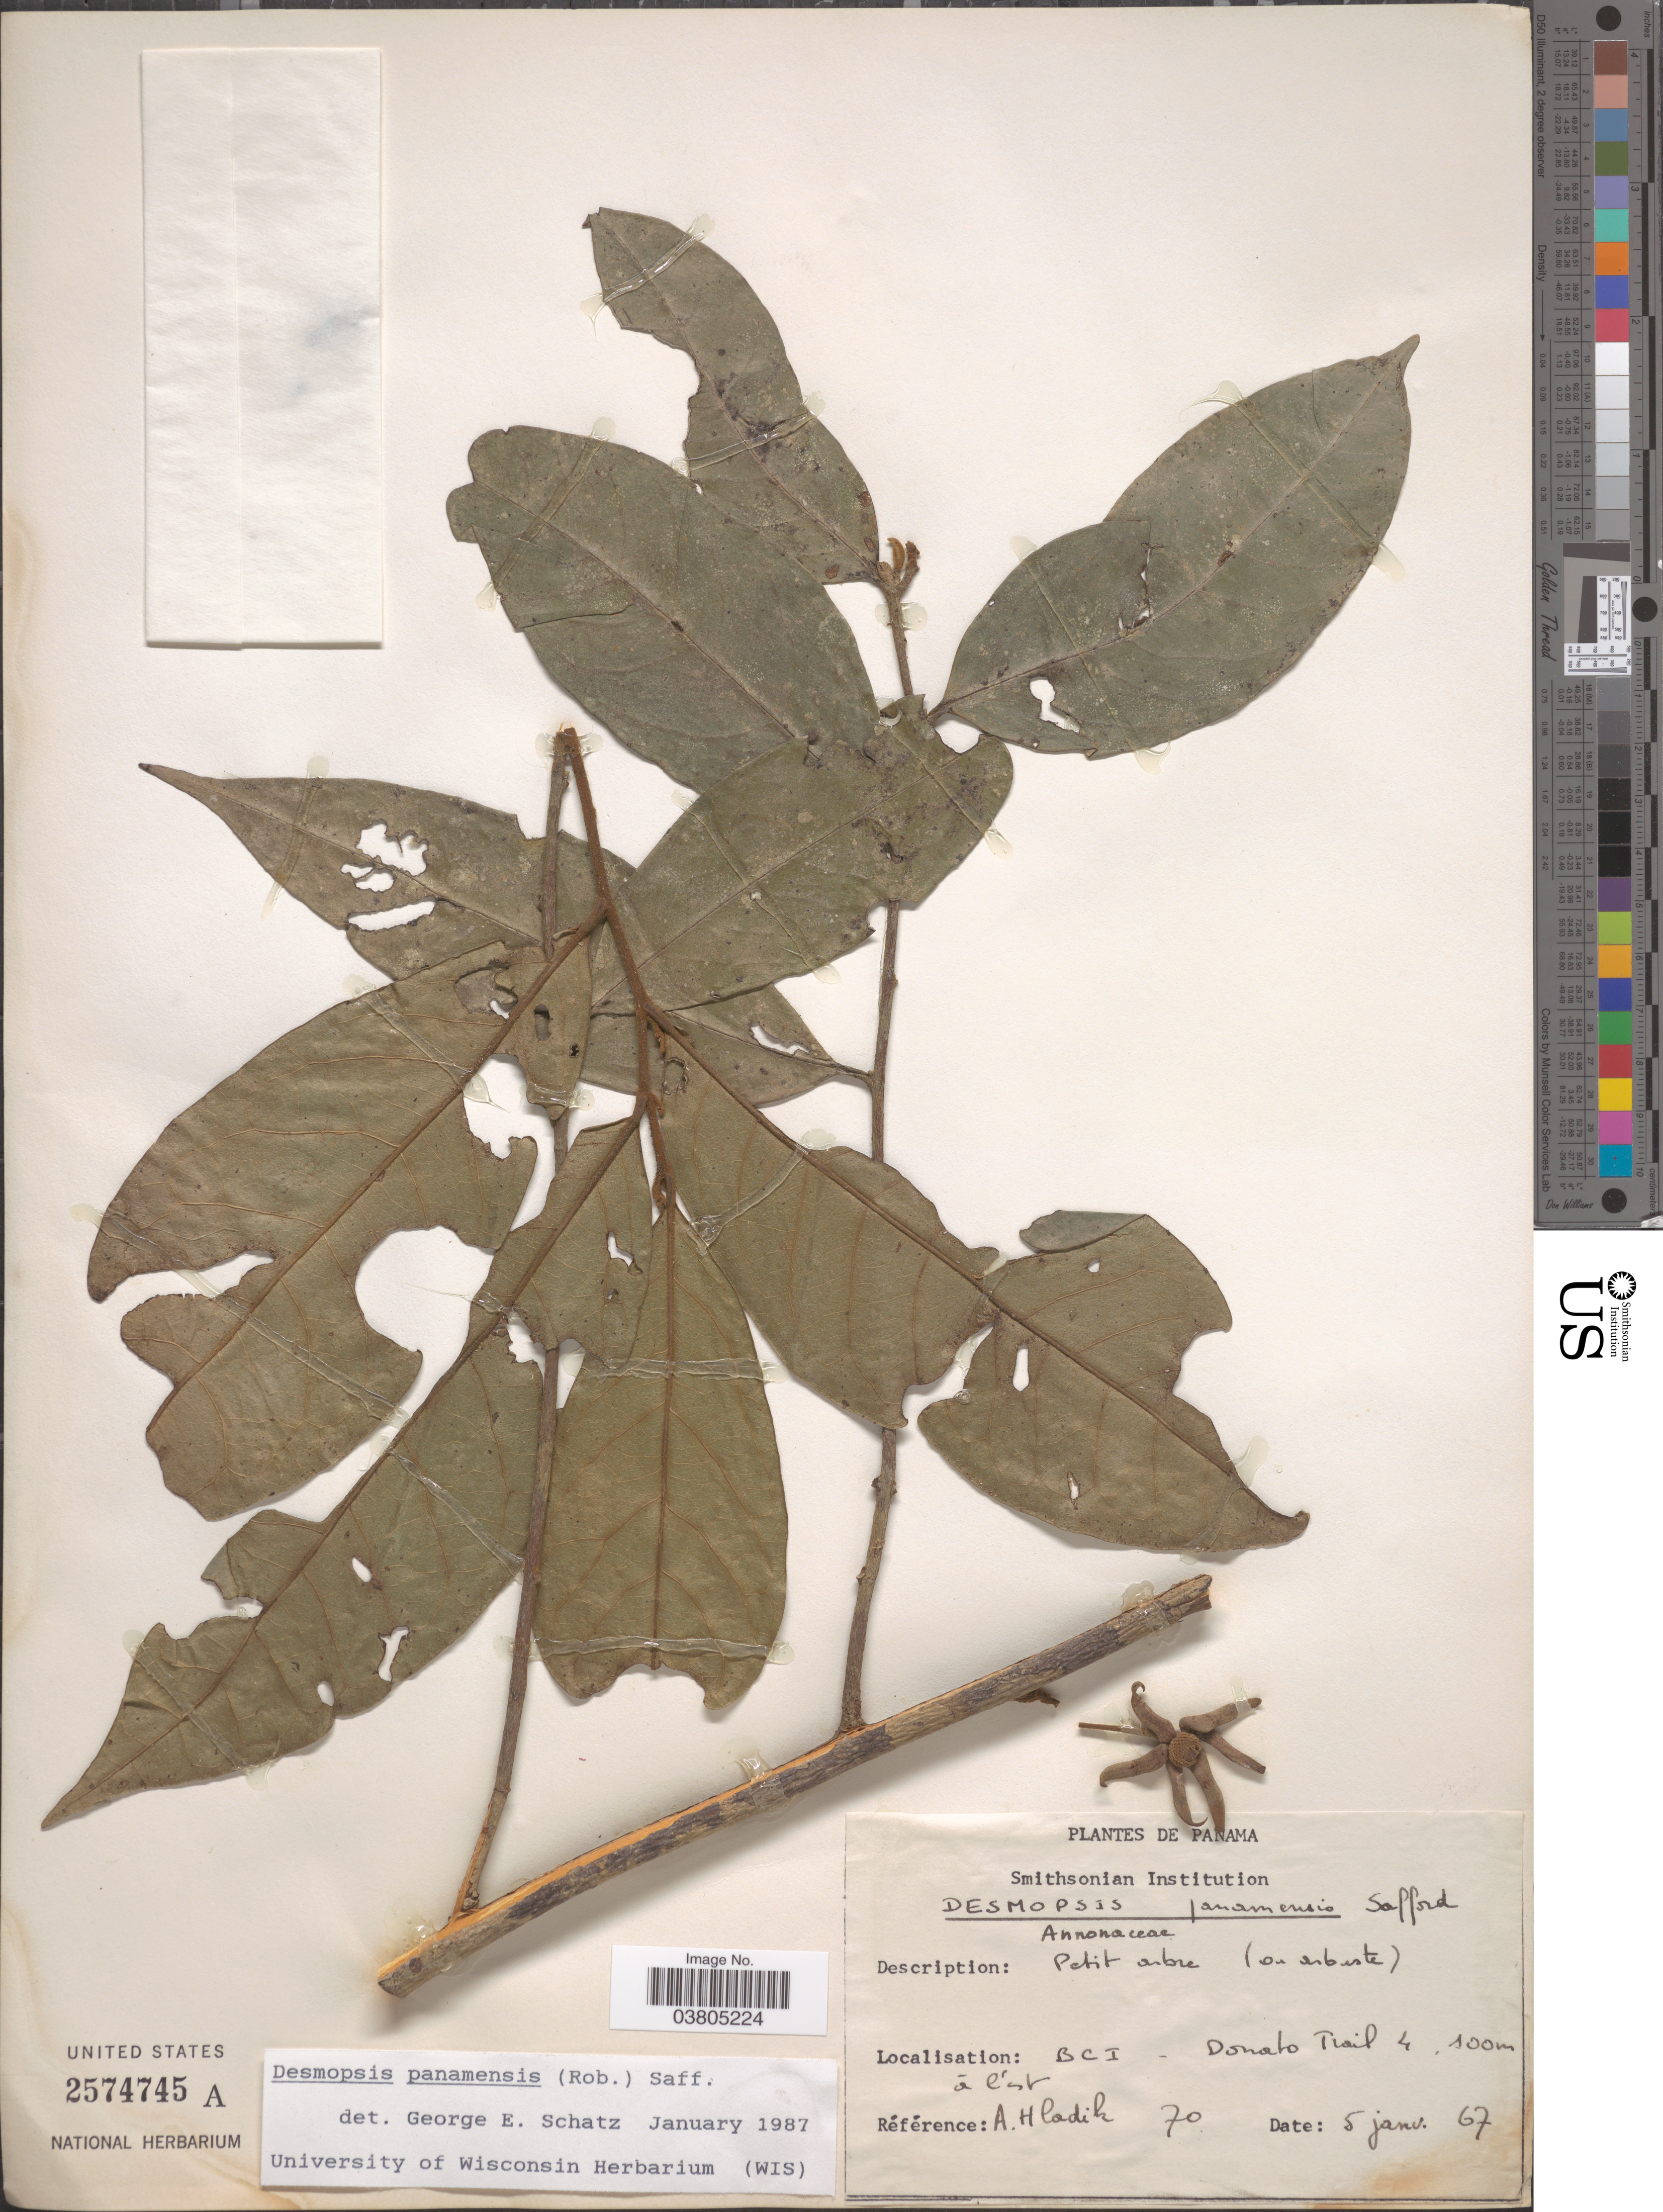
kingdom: Plantae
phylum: Tracheophyta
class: Magnoliopsida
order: Magnoliales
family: Annonaceae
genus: Desmopsis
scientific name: Desmopsis panamensis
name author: (B.L. Rob.) Saff.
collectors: A. Hladik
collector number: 70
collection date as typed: Transcribed d/m/y: 5/1/67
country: Panama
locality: BCI - Donato Trail 4, 100 m à l'Est.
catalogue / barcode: US 2574745A